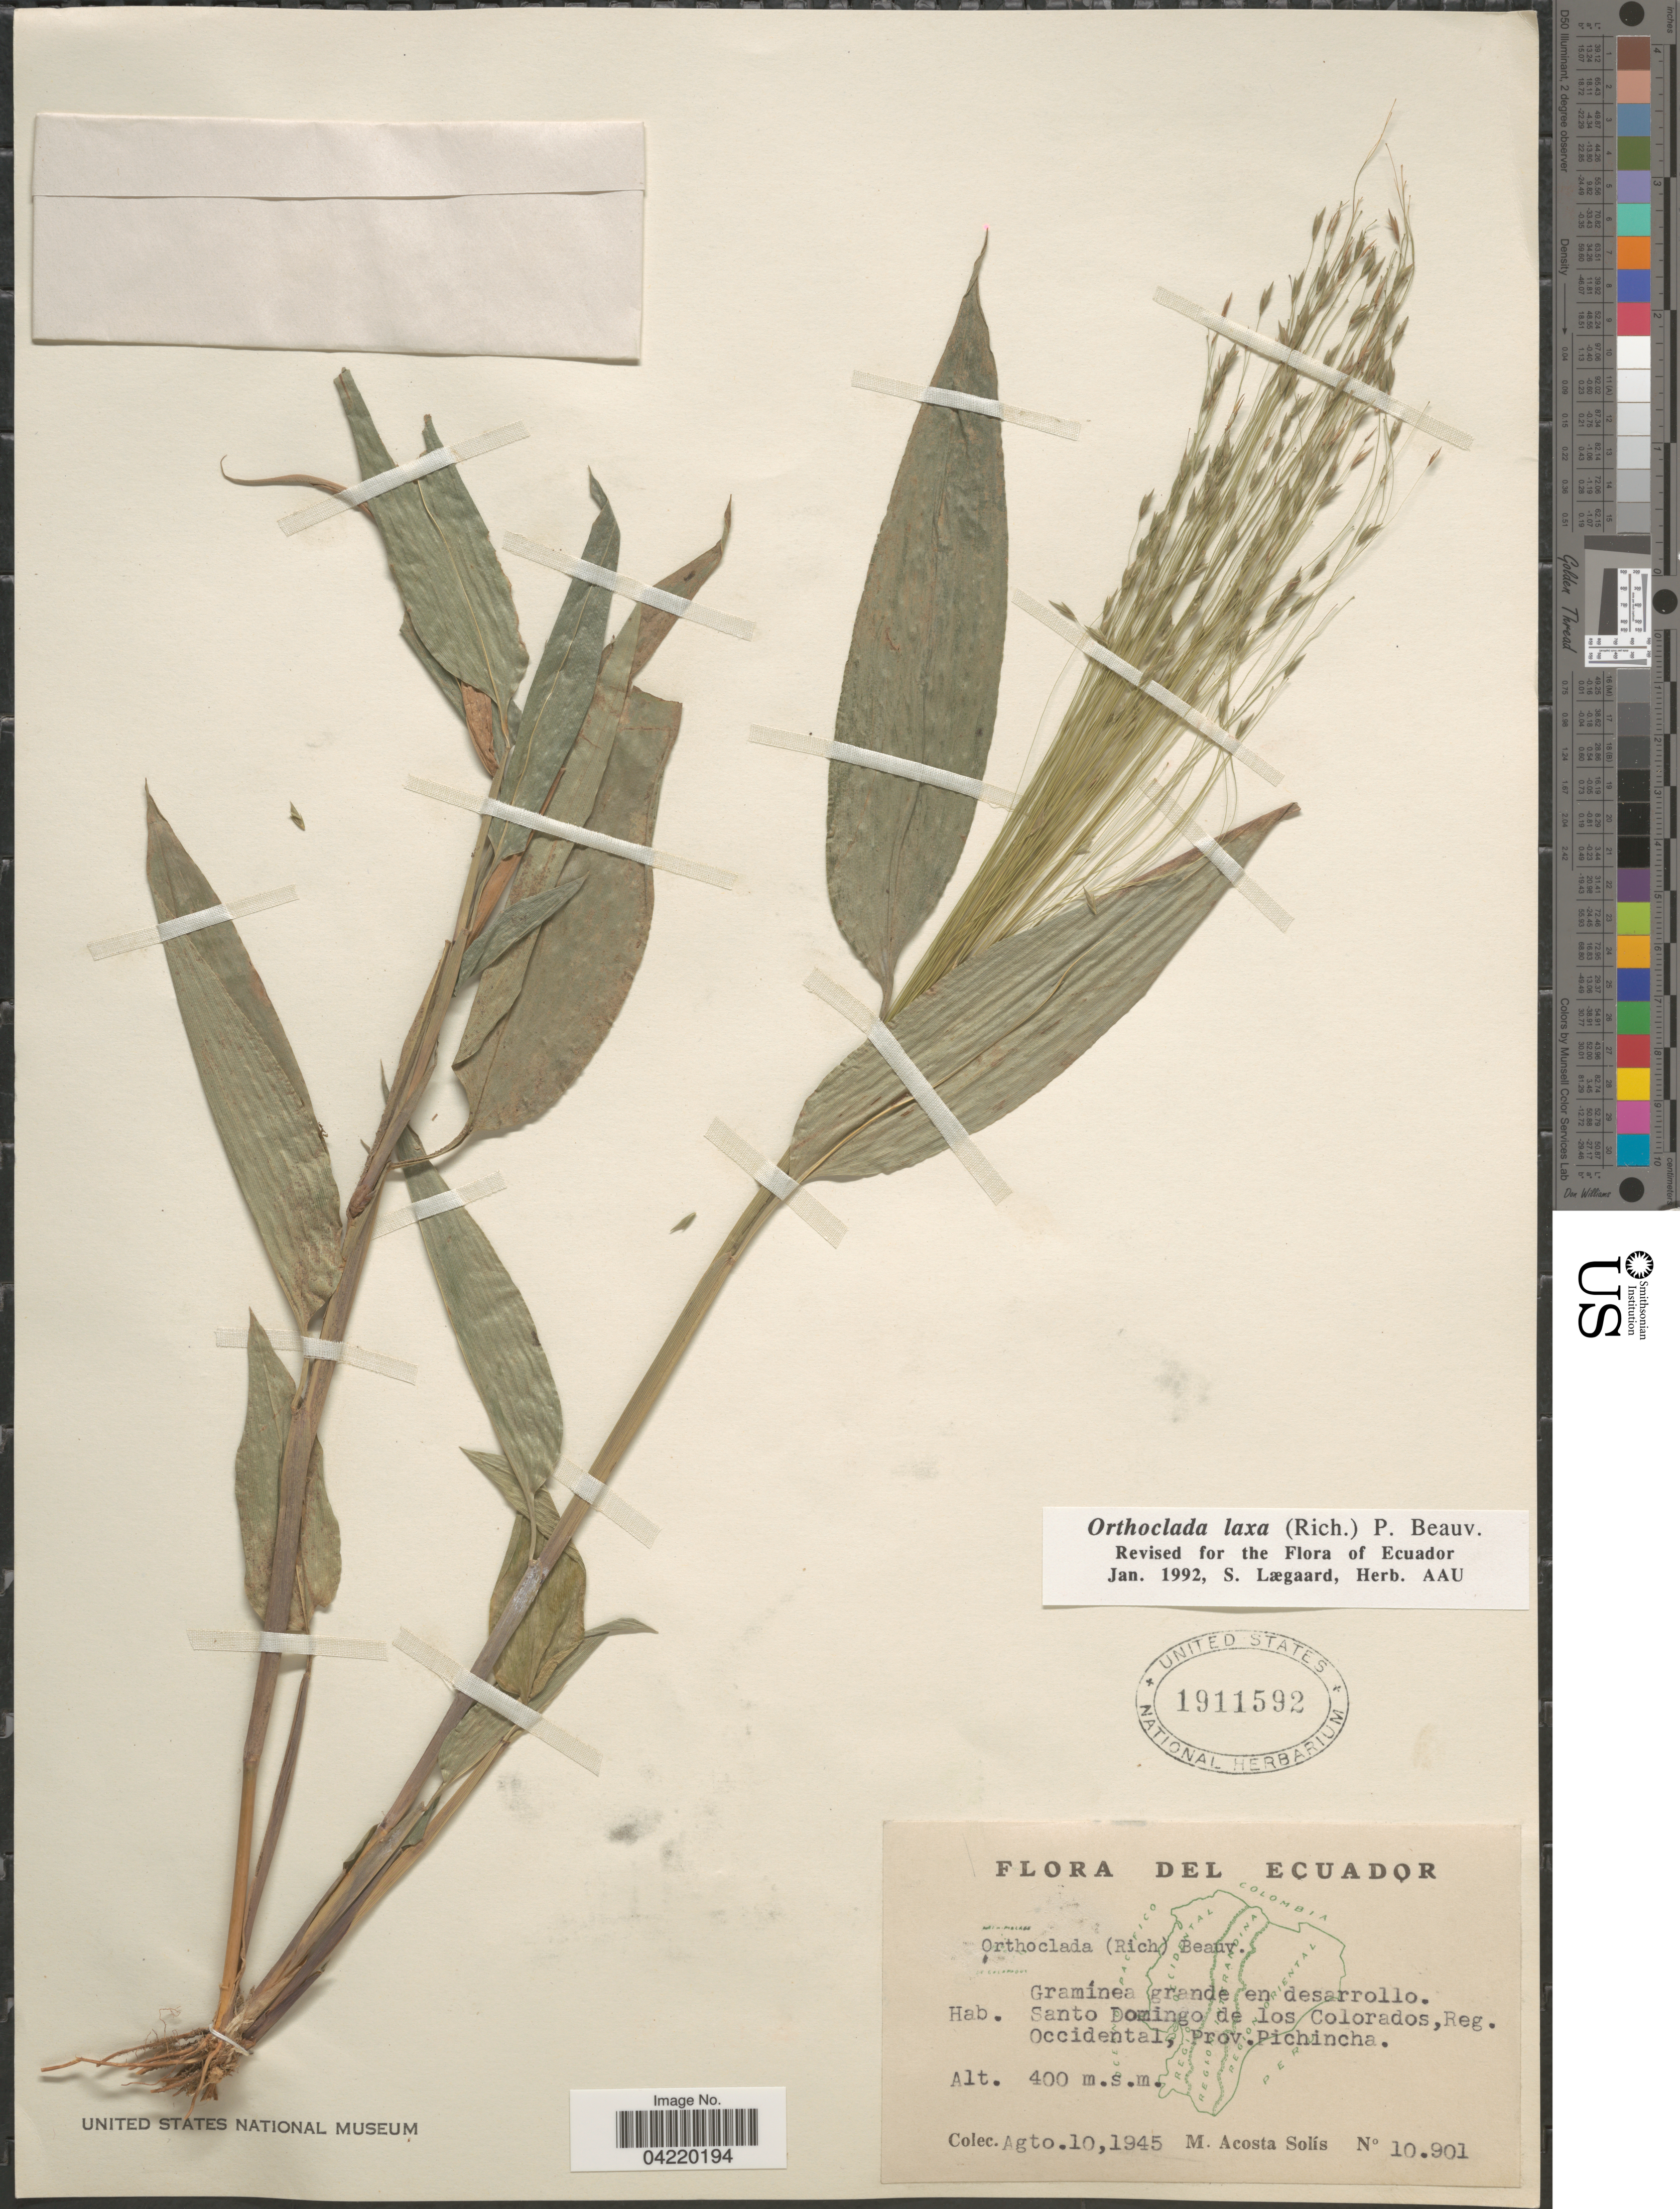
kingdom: Plantae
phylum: Tracheophyta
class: Liliopsida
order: Poales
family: Poaceae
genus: Orthoclada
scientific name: Orthoclada laxa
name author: P. Beauv.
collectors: M. Acosta Solis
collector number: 10901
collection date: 1945-08-10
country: Ecuador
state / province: Pichincha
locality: Santo Domingo de los Colorados, Reg. Occidental.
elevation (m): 400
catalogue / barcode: US 1911592